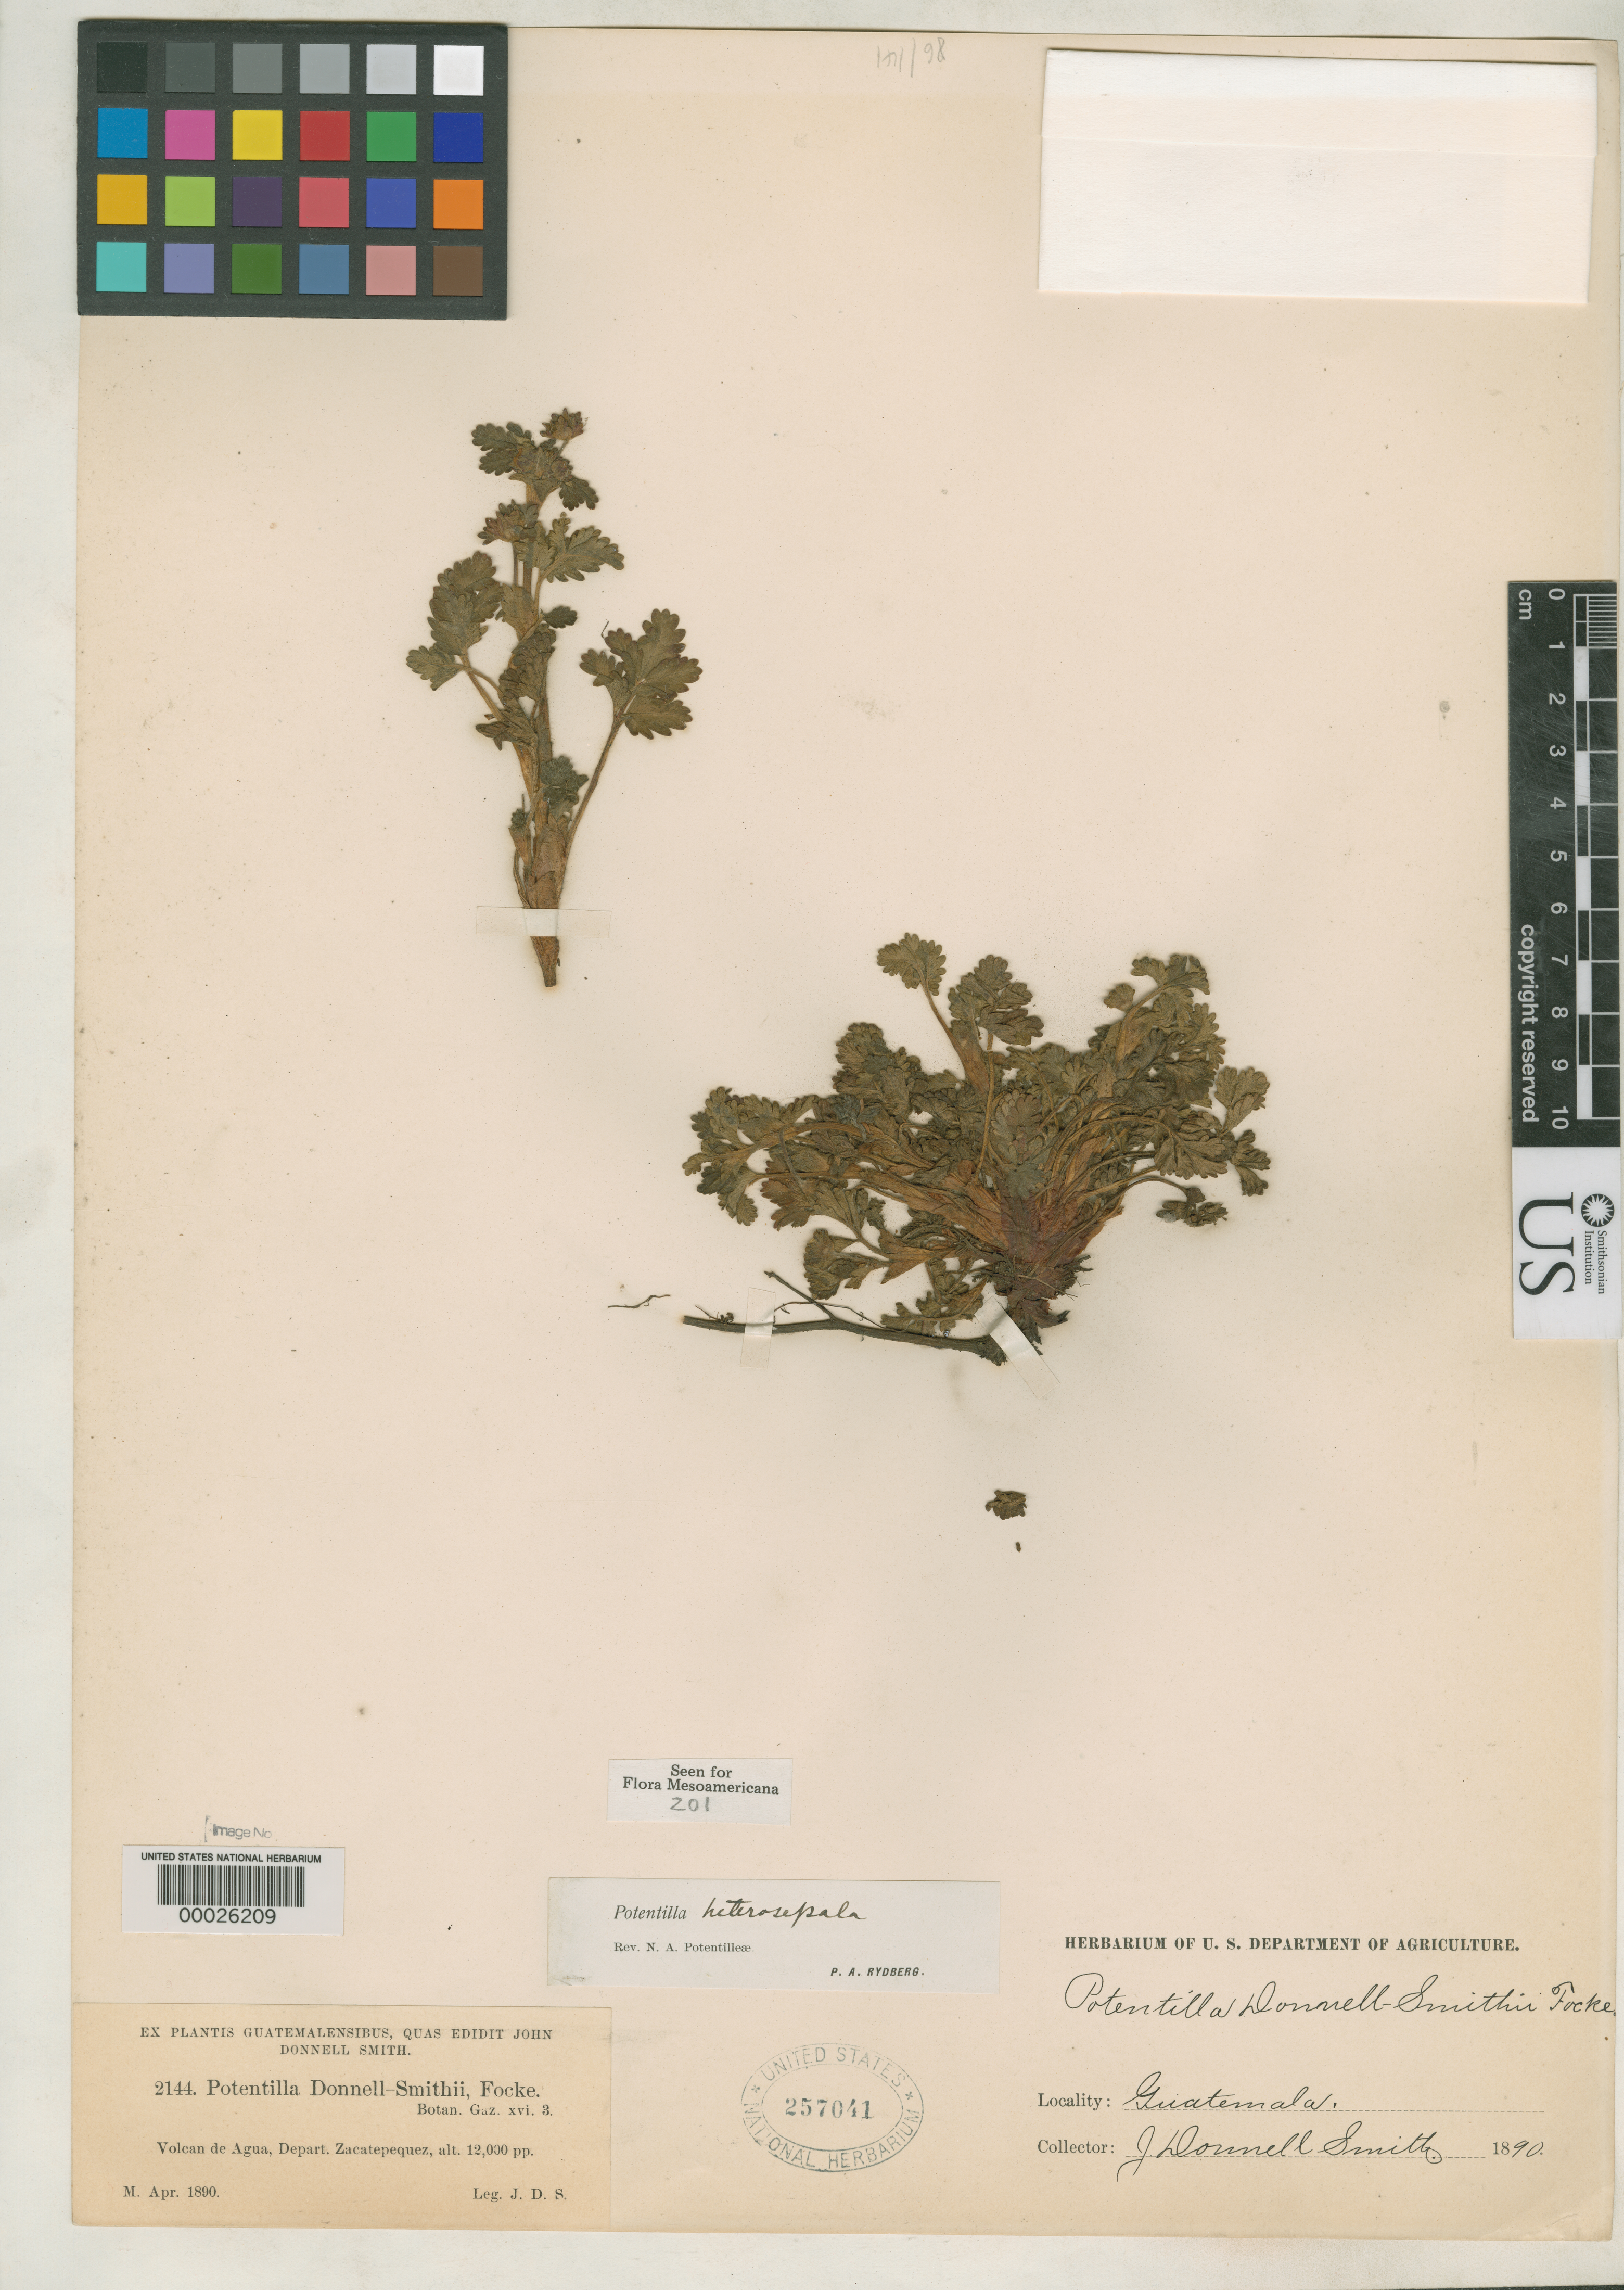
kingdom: Plantae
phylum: Tracheophyta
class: Magnoliopsida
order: Rosales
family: Rosaceae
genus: Potentilla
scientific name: Potentilla donnell-smithii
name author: Focke in Donn. Sm.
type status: Type Collection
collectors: J. Donnell Smith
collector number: ex Pl. Guat. 2144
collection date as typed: Apr 1890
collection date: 1890-04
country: Guatemala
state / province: Sacatepéquez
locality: Volcan de Agua Crater.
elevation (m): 3658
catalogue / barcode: US 257041